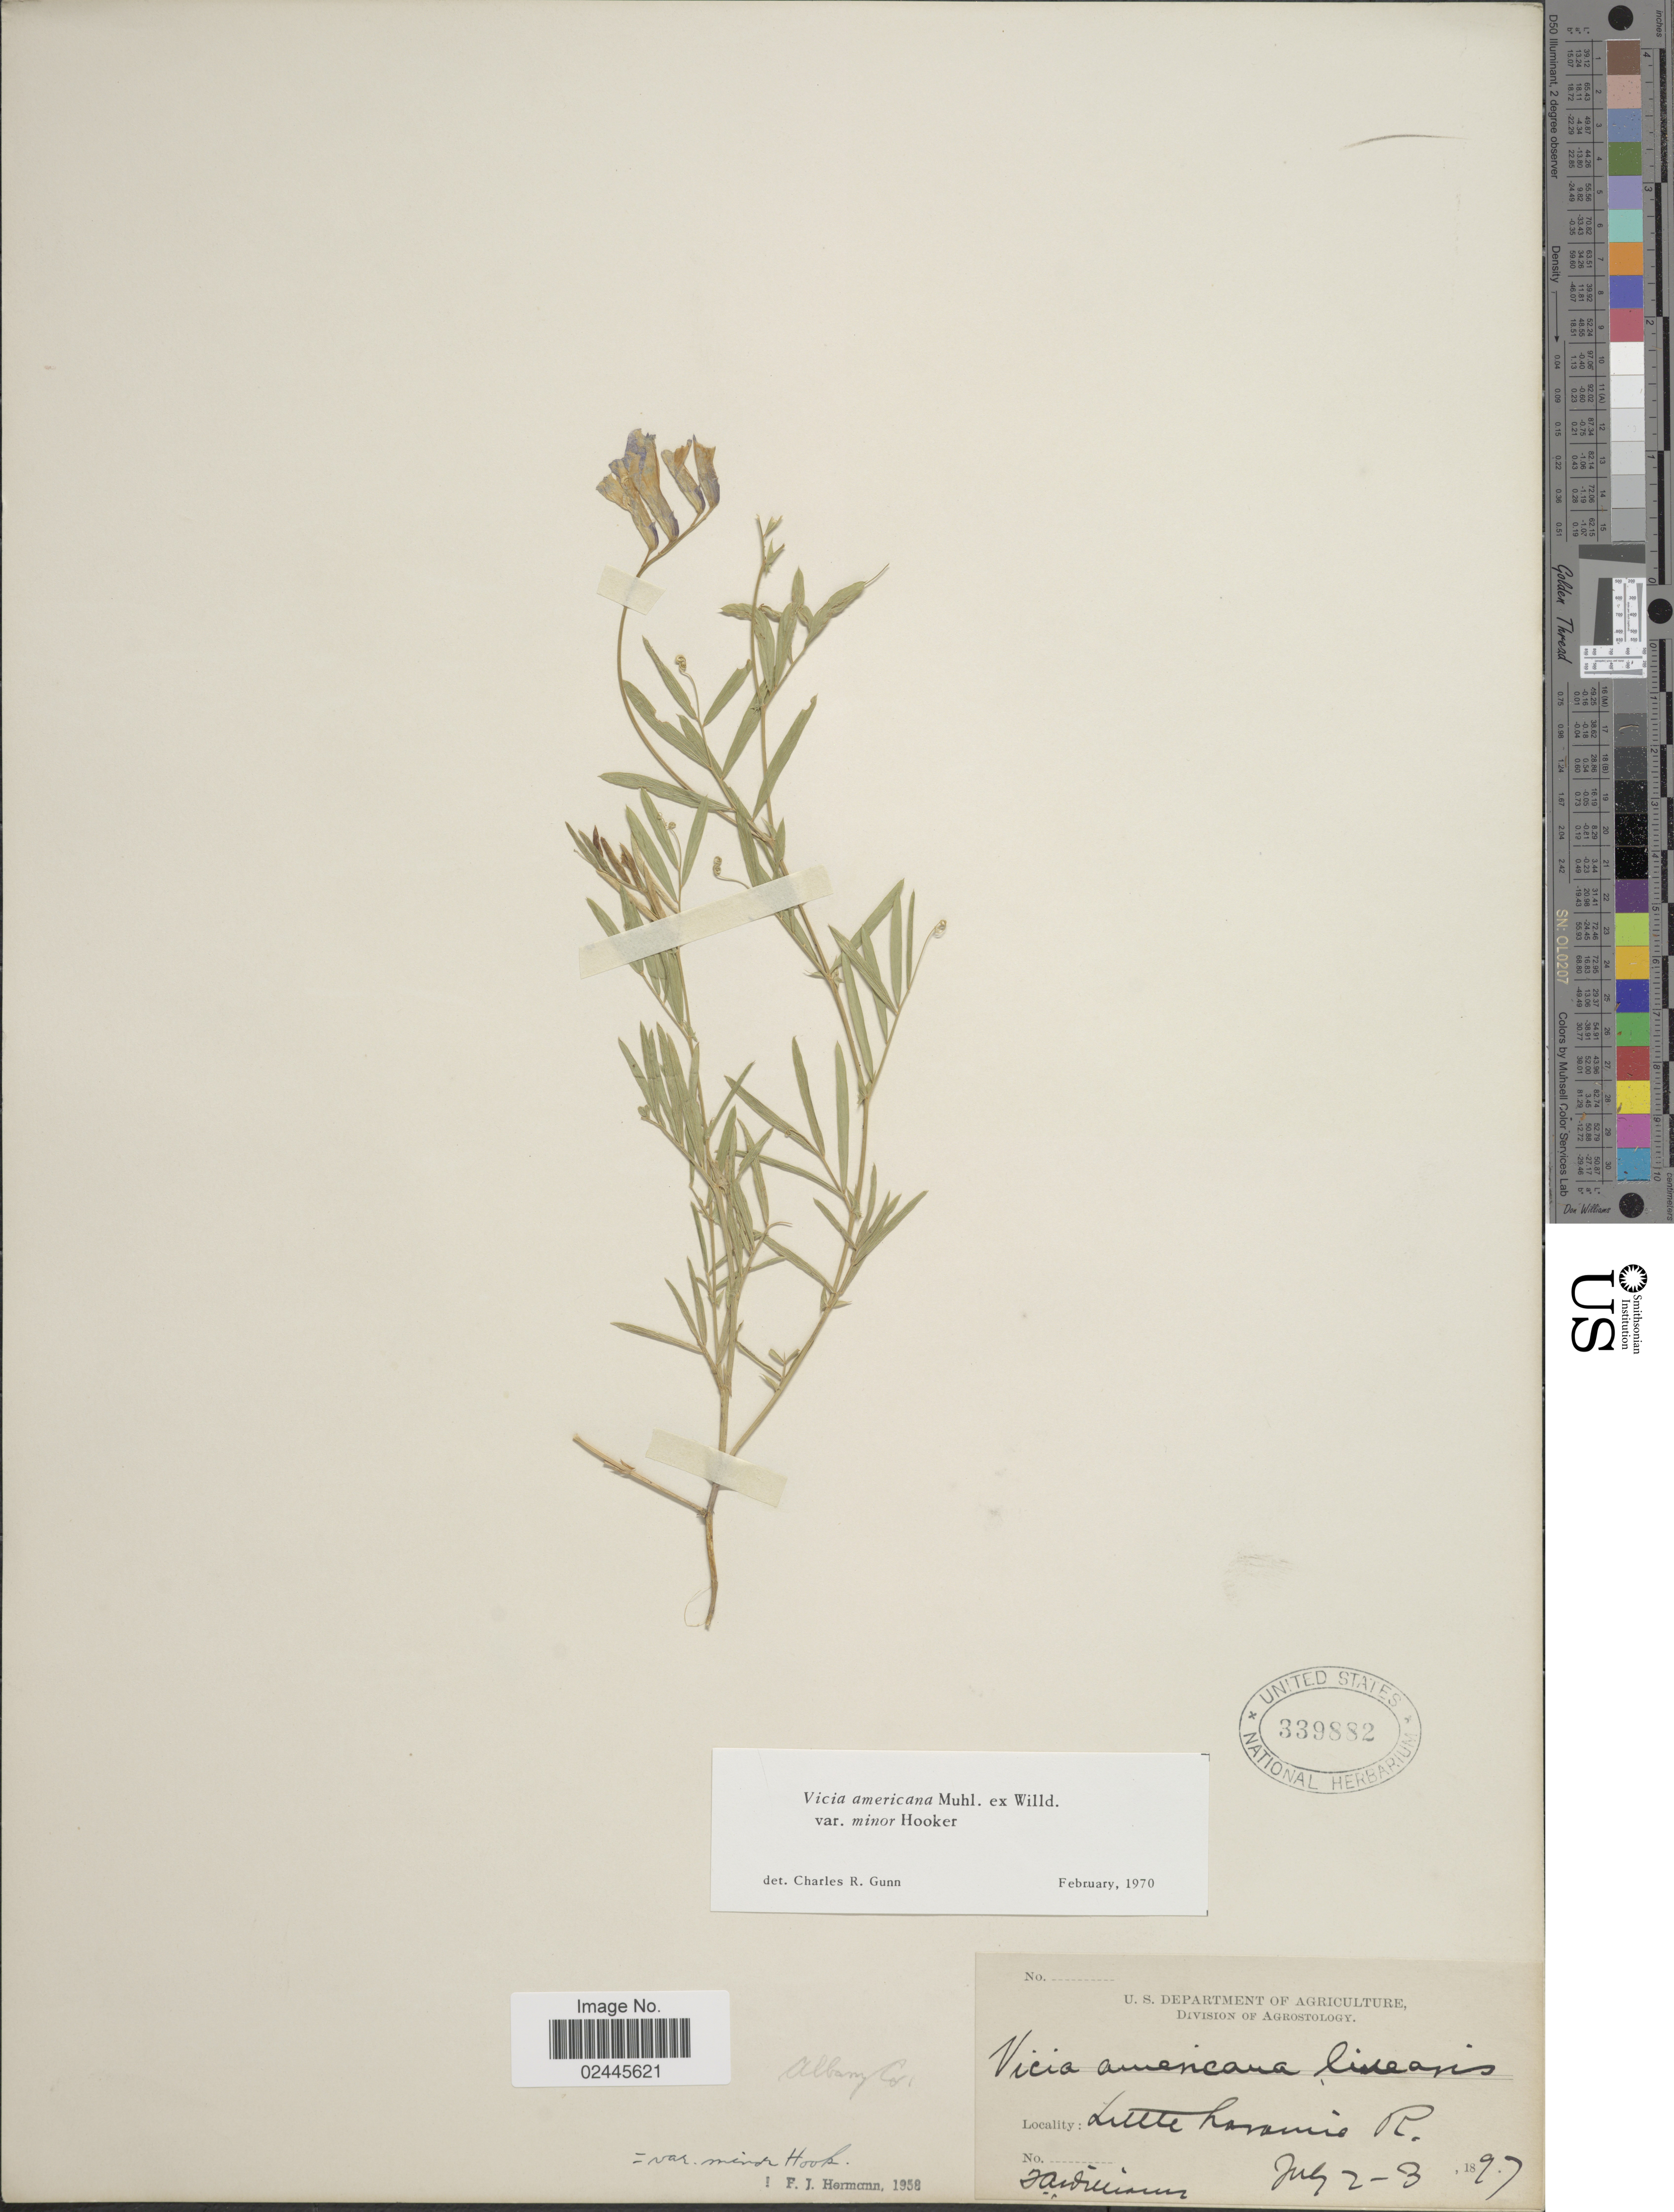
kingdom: Plantae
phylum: Tracheophyta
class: Magnoliopsida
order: Fabales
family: Fabaceae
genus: Vicia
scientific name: Vicia americana var. minor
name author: Hook.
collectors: T. A. Williams (herbarium)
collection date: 1897-07-02/1897-07-03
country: United States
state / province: Wyoming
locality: Little Laramie R.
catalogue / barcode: US 339882